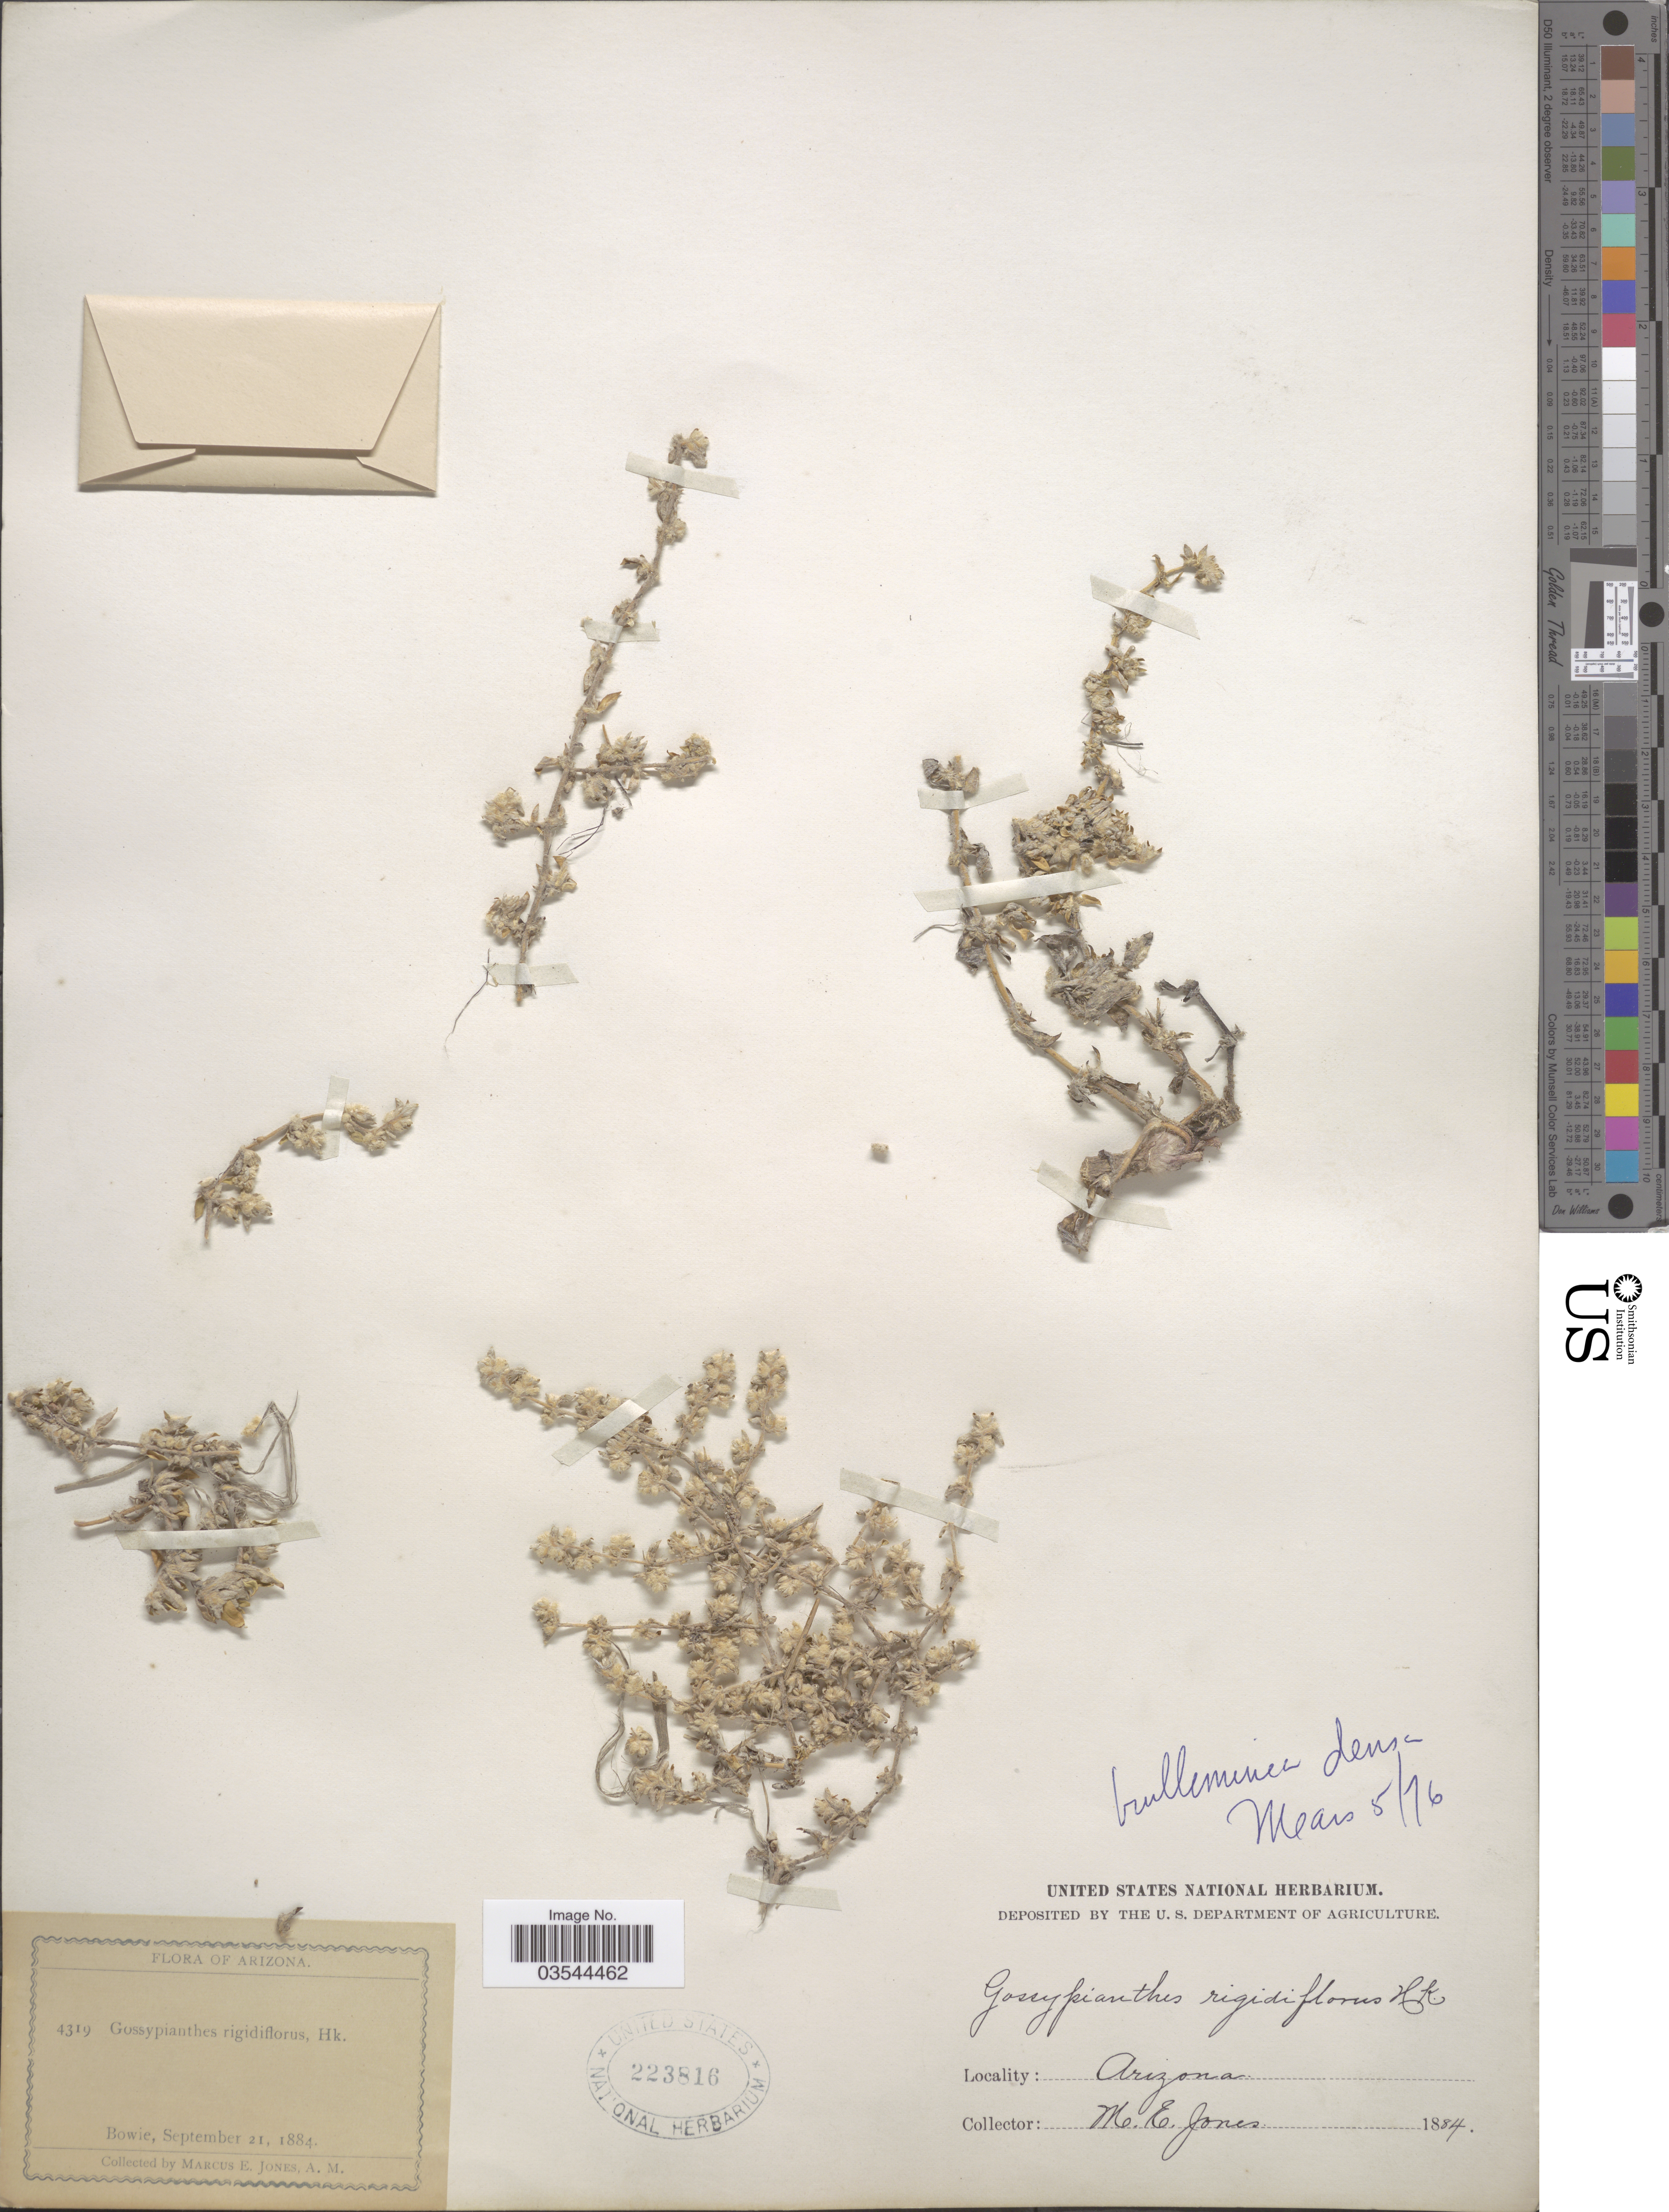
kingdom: Plantae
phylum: Tracheophyta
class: Magnoliopsida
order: Caryophyllales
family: Amaranthaceae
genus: Guilleminea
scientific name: Guilleminea densa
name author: (Humb. & Bonpl. ex Schult.) Moq.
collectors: M. E. Jones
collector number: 4319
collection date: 1884-09-21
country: United States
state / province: Arizona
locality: Bowie.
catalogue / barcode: US 223816